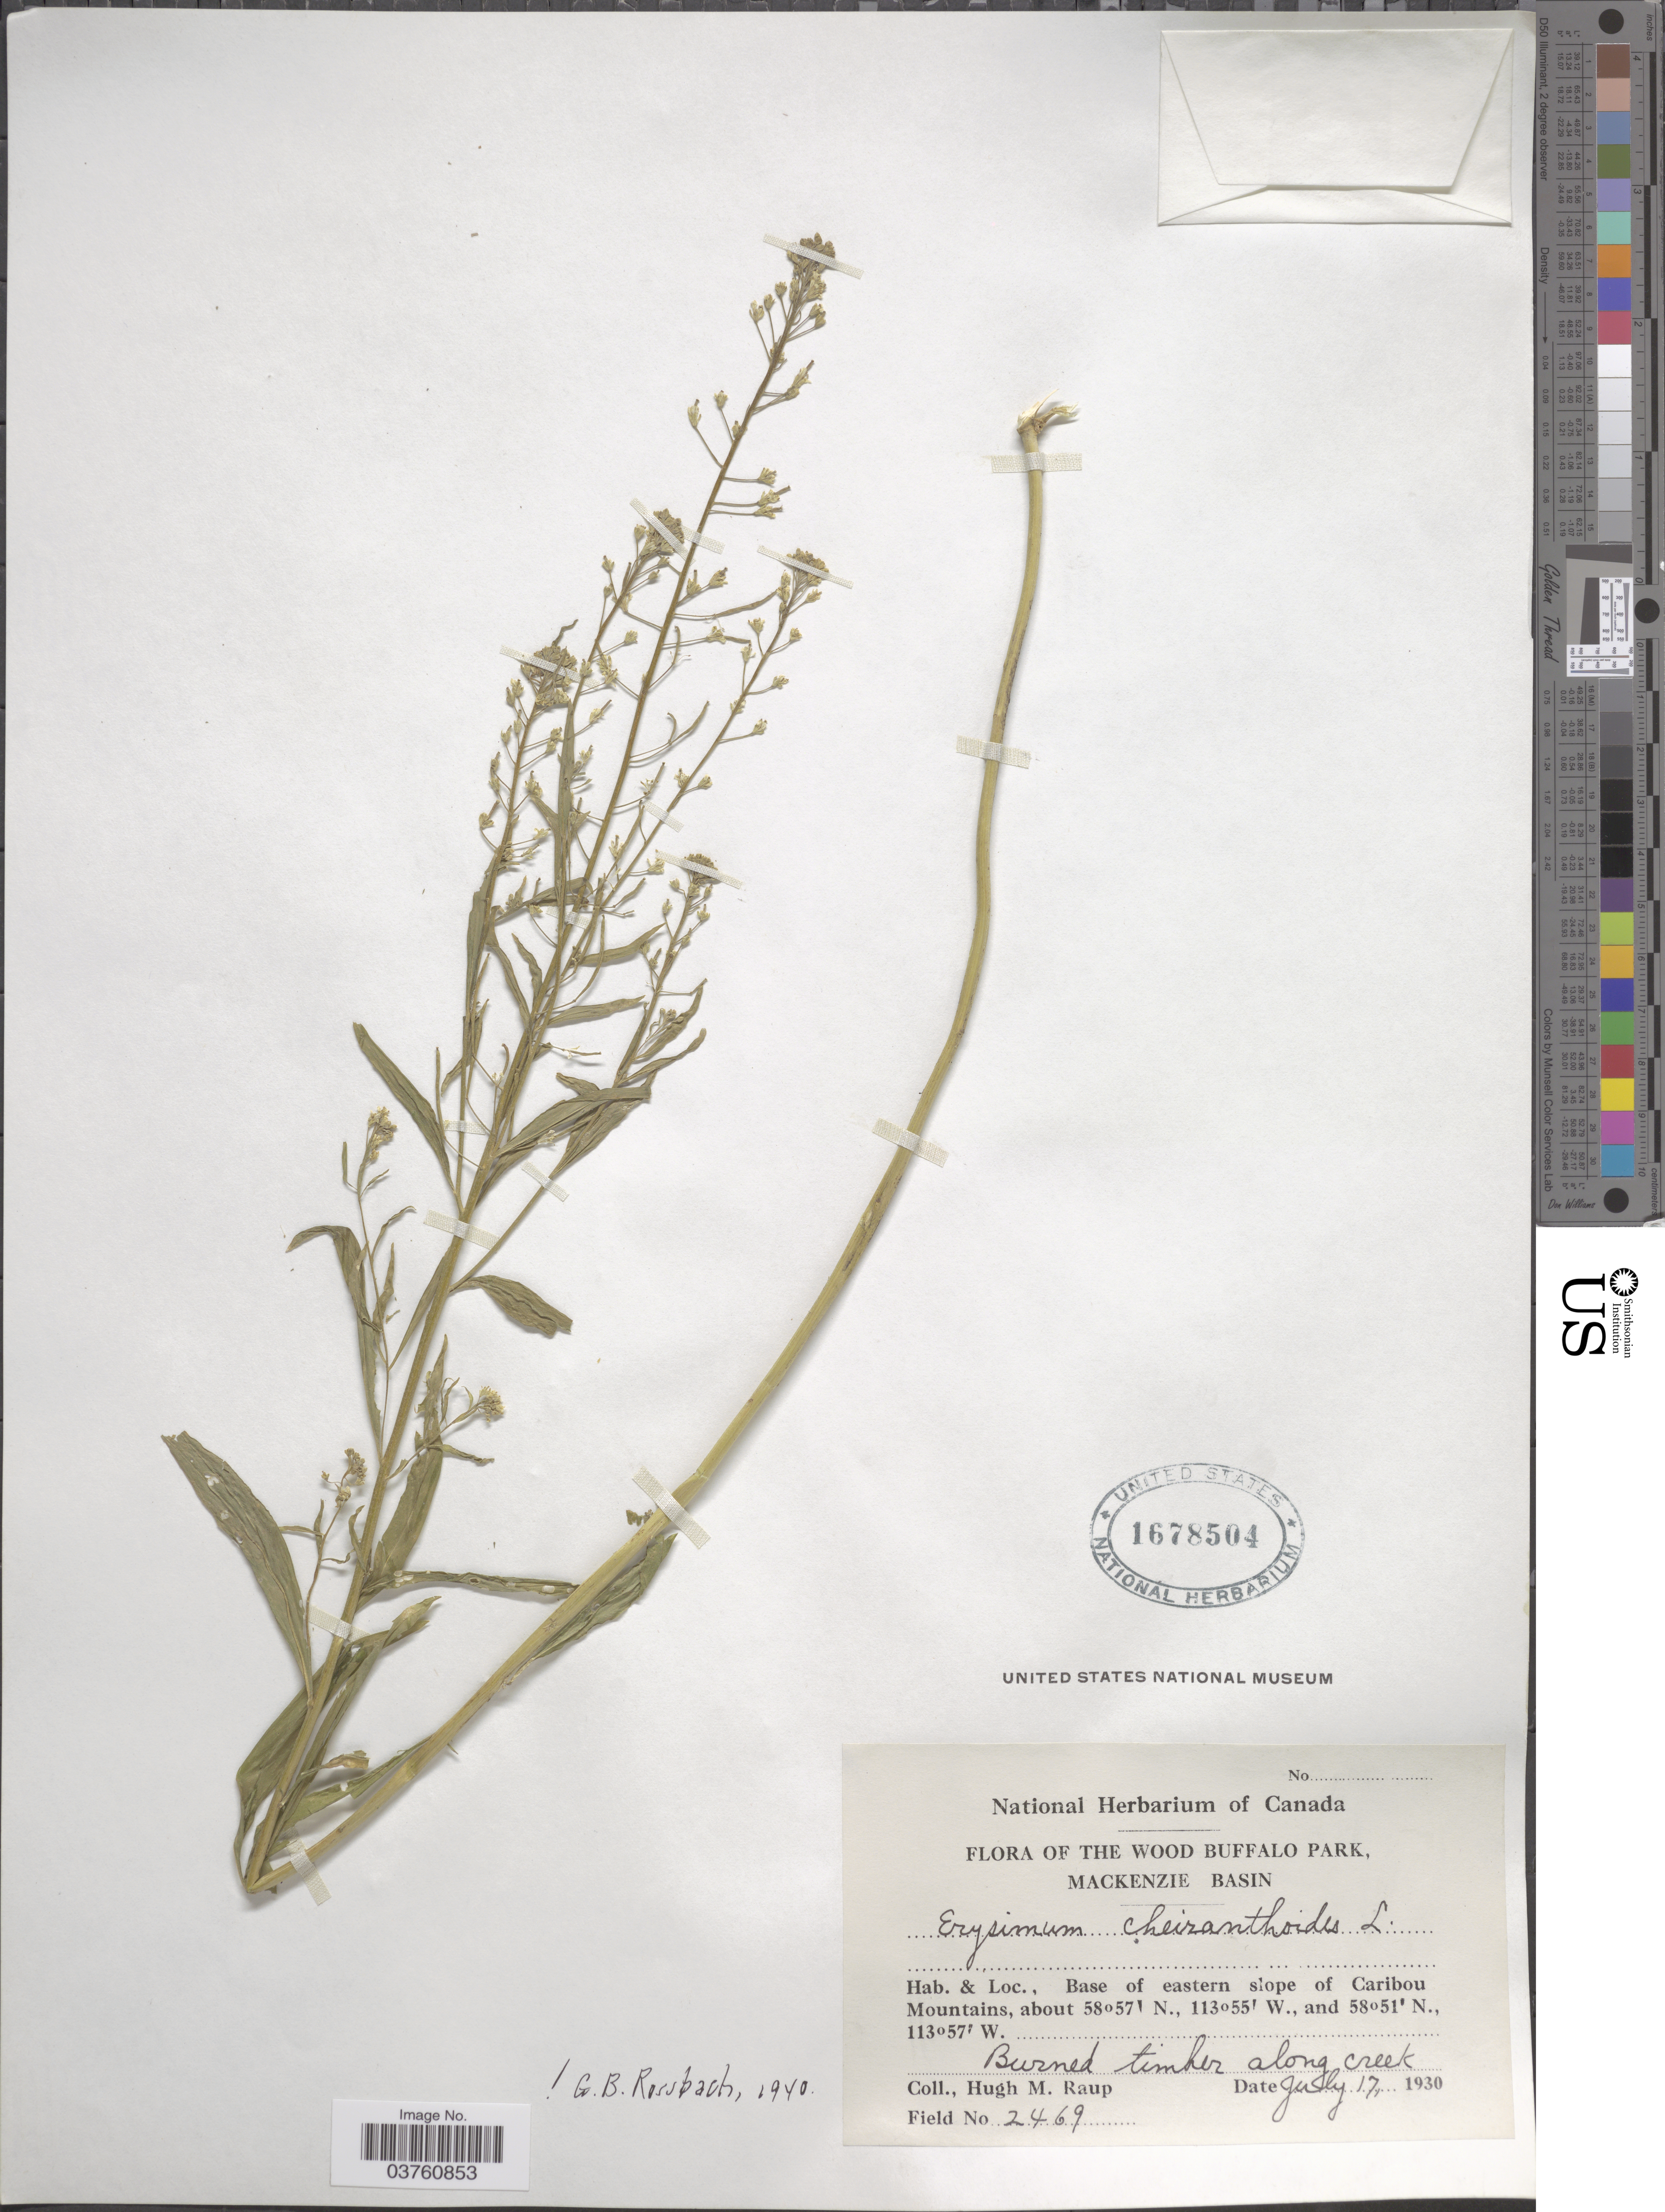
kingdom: Plantae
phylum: Tracheophyta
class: Magnoliopsida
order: Brassicales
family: Brassicaceae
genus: Erysimum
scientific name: Erysimum cheiranthoides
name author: L.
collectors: H. Raup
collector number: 2469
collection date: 1930-07-17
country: Canada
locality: The Wood Buffalo Park. Mackenzie Basin. Base of eastern slope of Caribou Mountains. Burned timber along creek.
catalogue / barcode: US 1678504